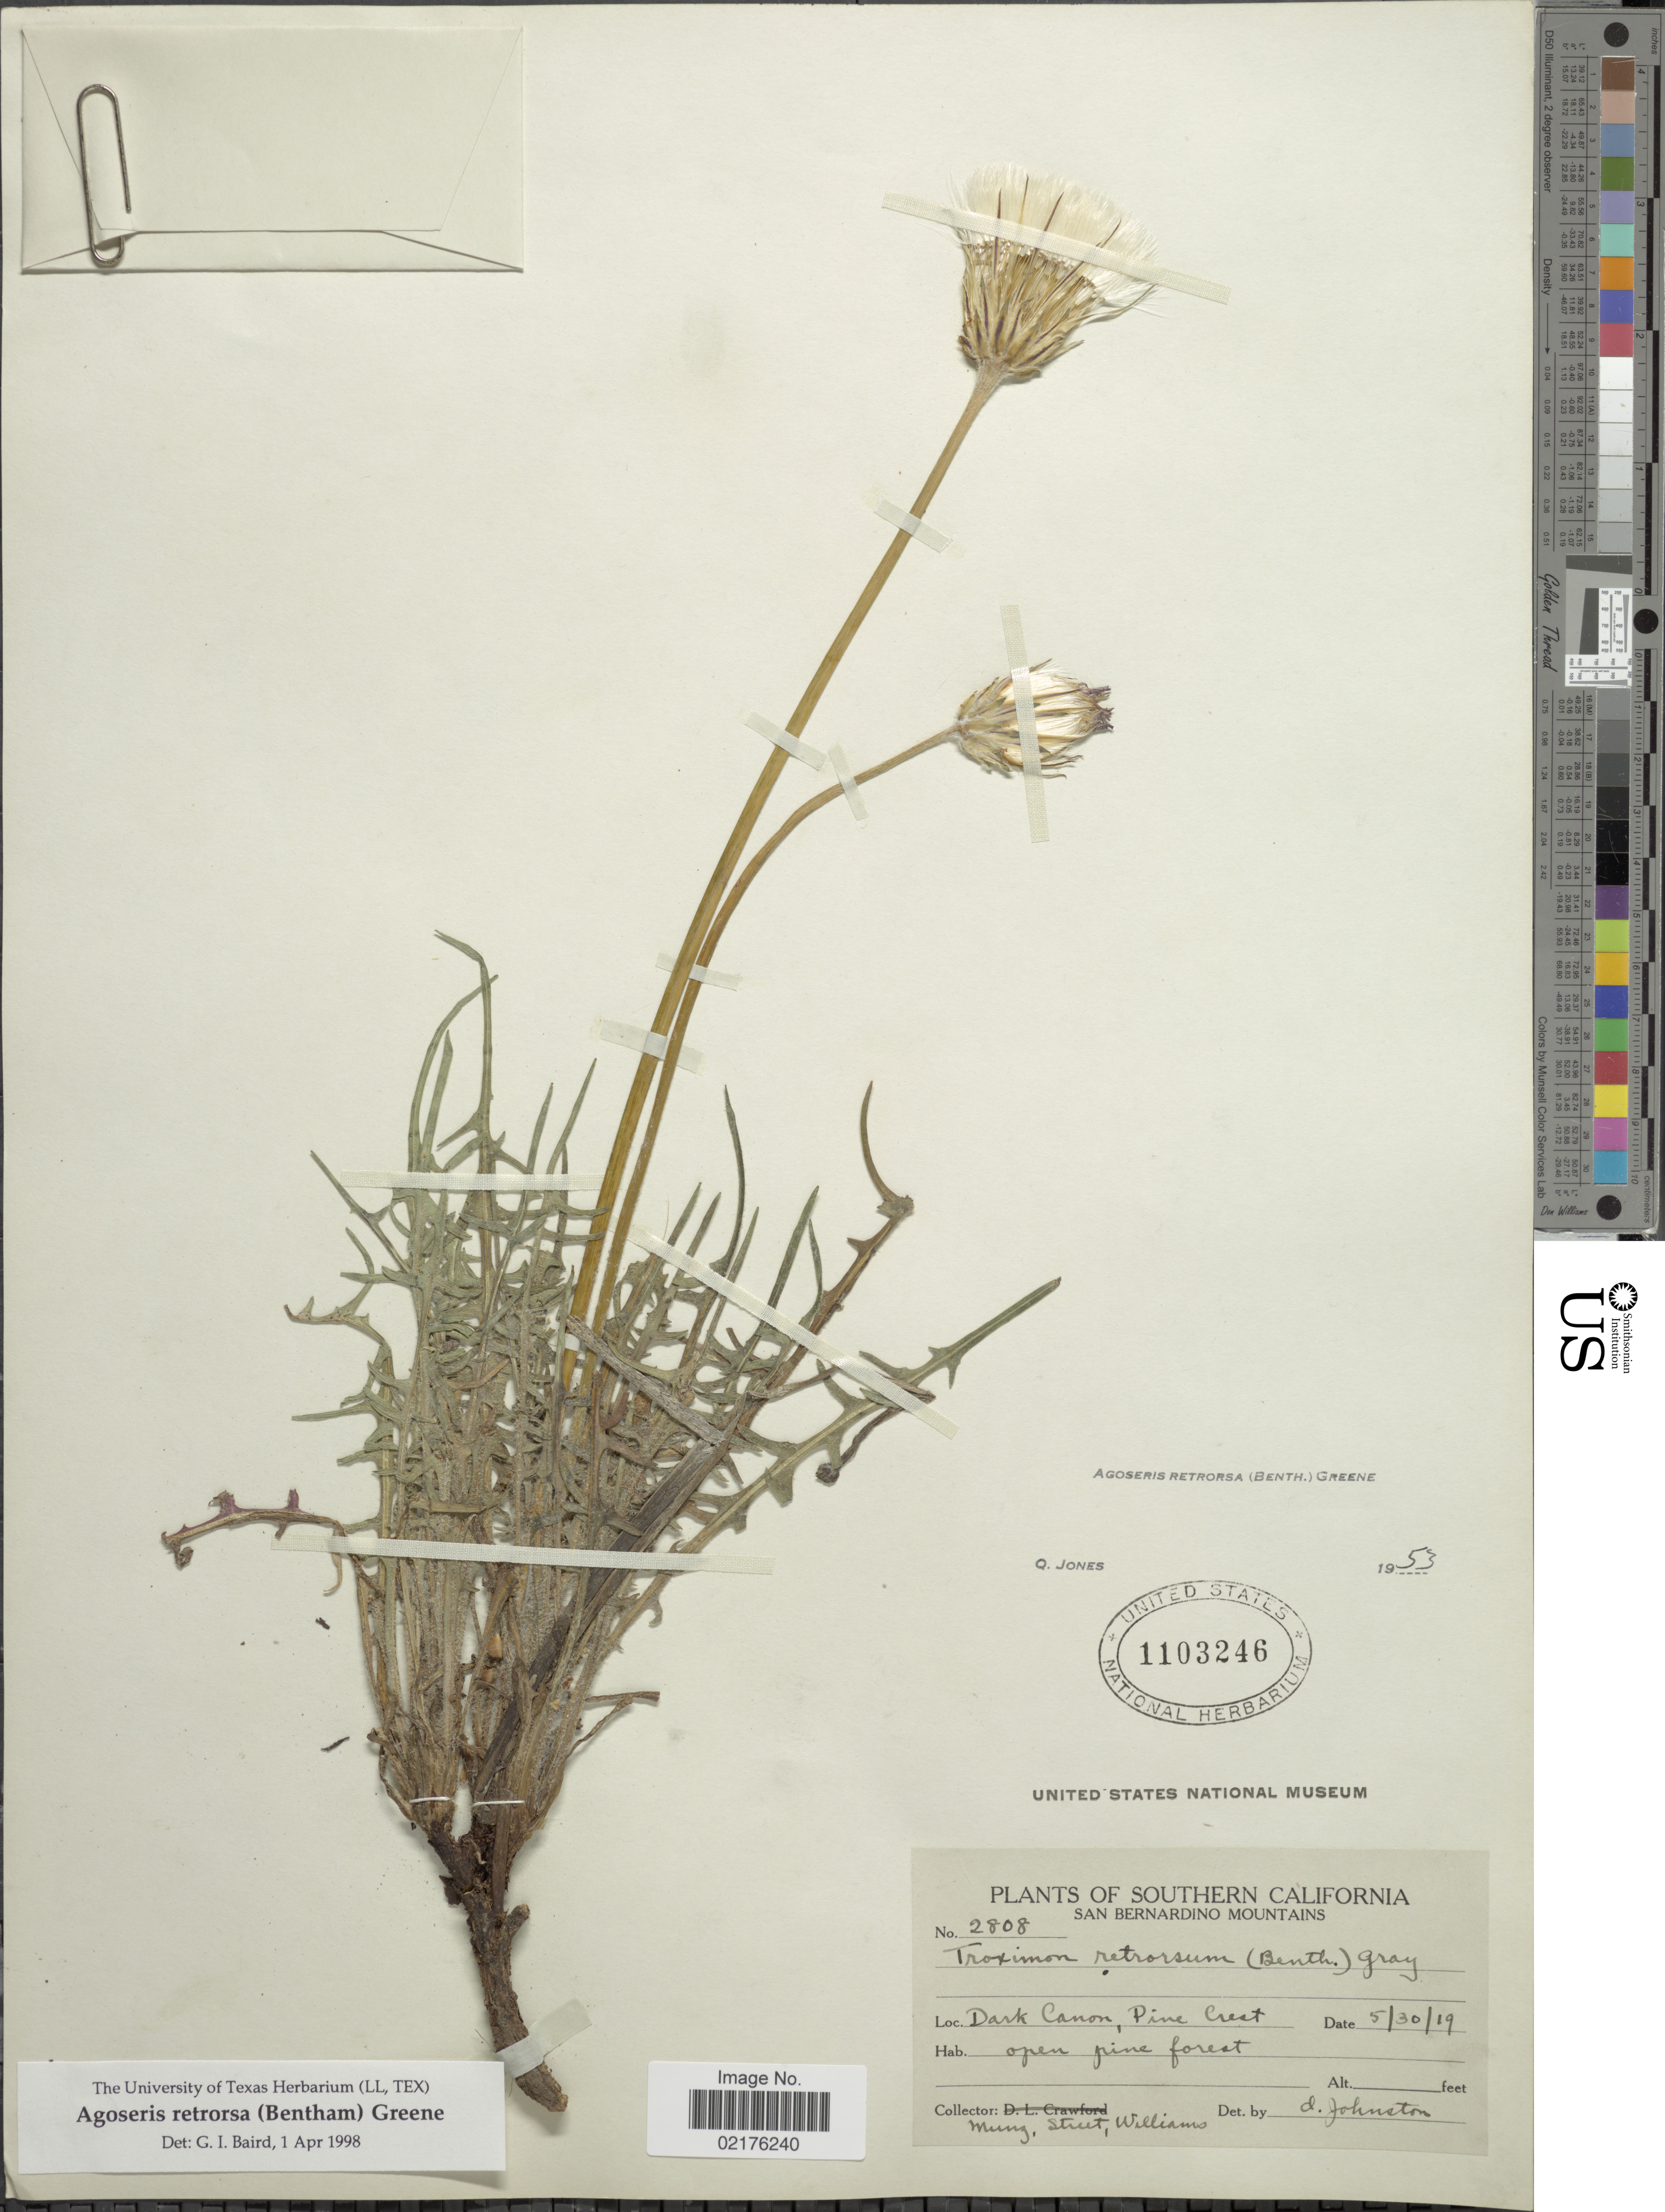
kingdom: Plantae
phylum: Tracheophyta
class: Magnoliopsida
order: Asterales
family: Asteraceae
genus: Agoseris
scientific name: Agoseris retrorsa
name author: (Benth.) Greene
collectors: P. A. Munz & -. Street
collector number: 2808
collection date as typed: Transcribed d/m/y: 30/5/19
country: United States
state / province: California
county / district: San Bernardino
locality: Southern California, San Bernardino Mountains, Dark Canon, Pine Crest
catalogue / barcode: US 1103246